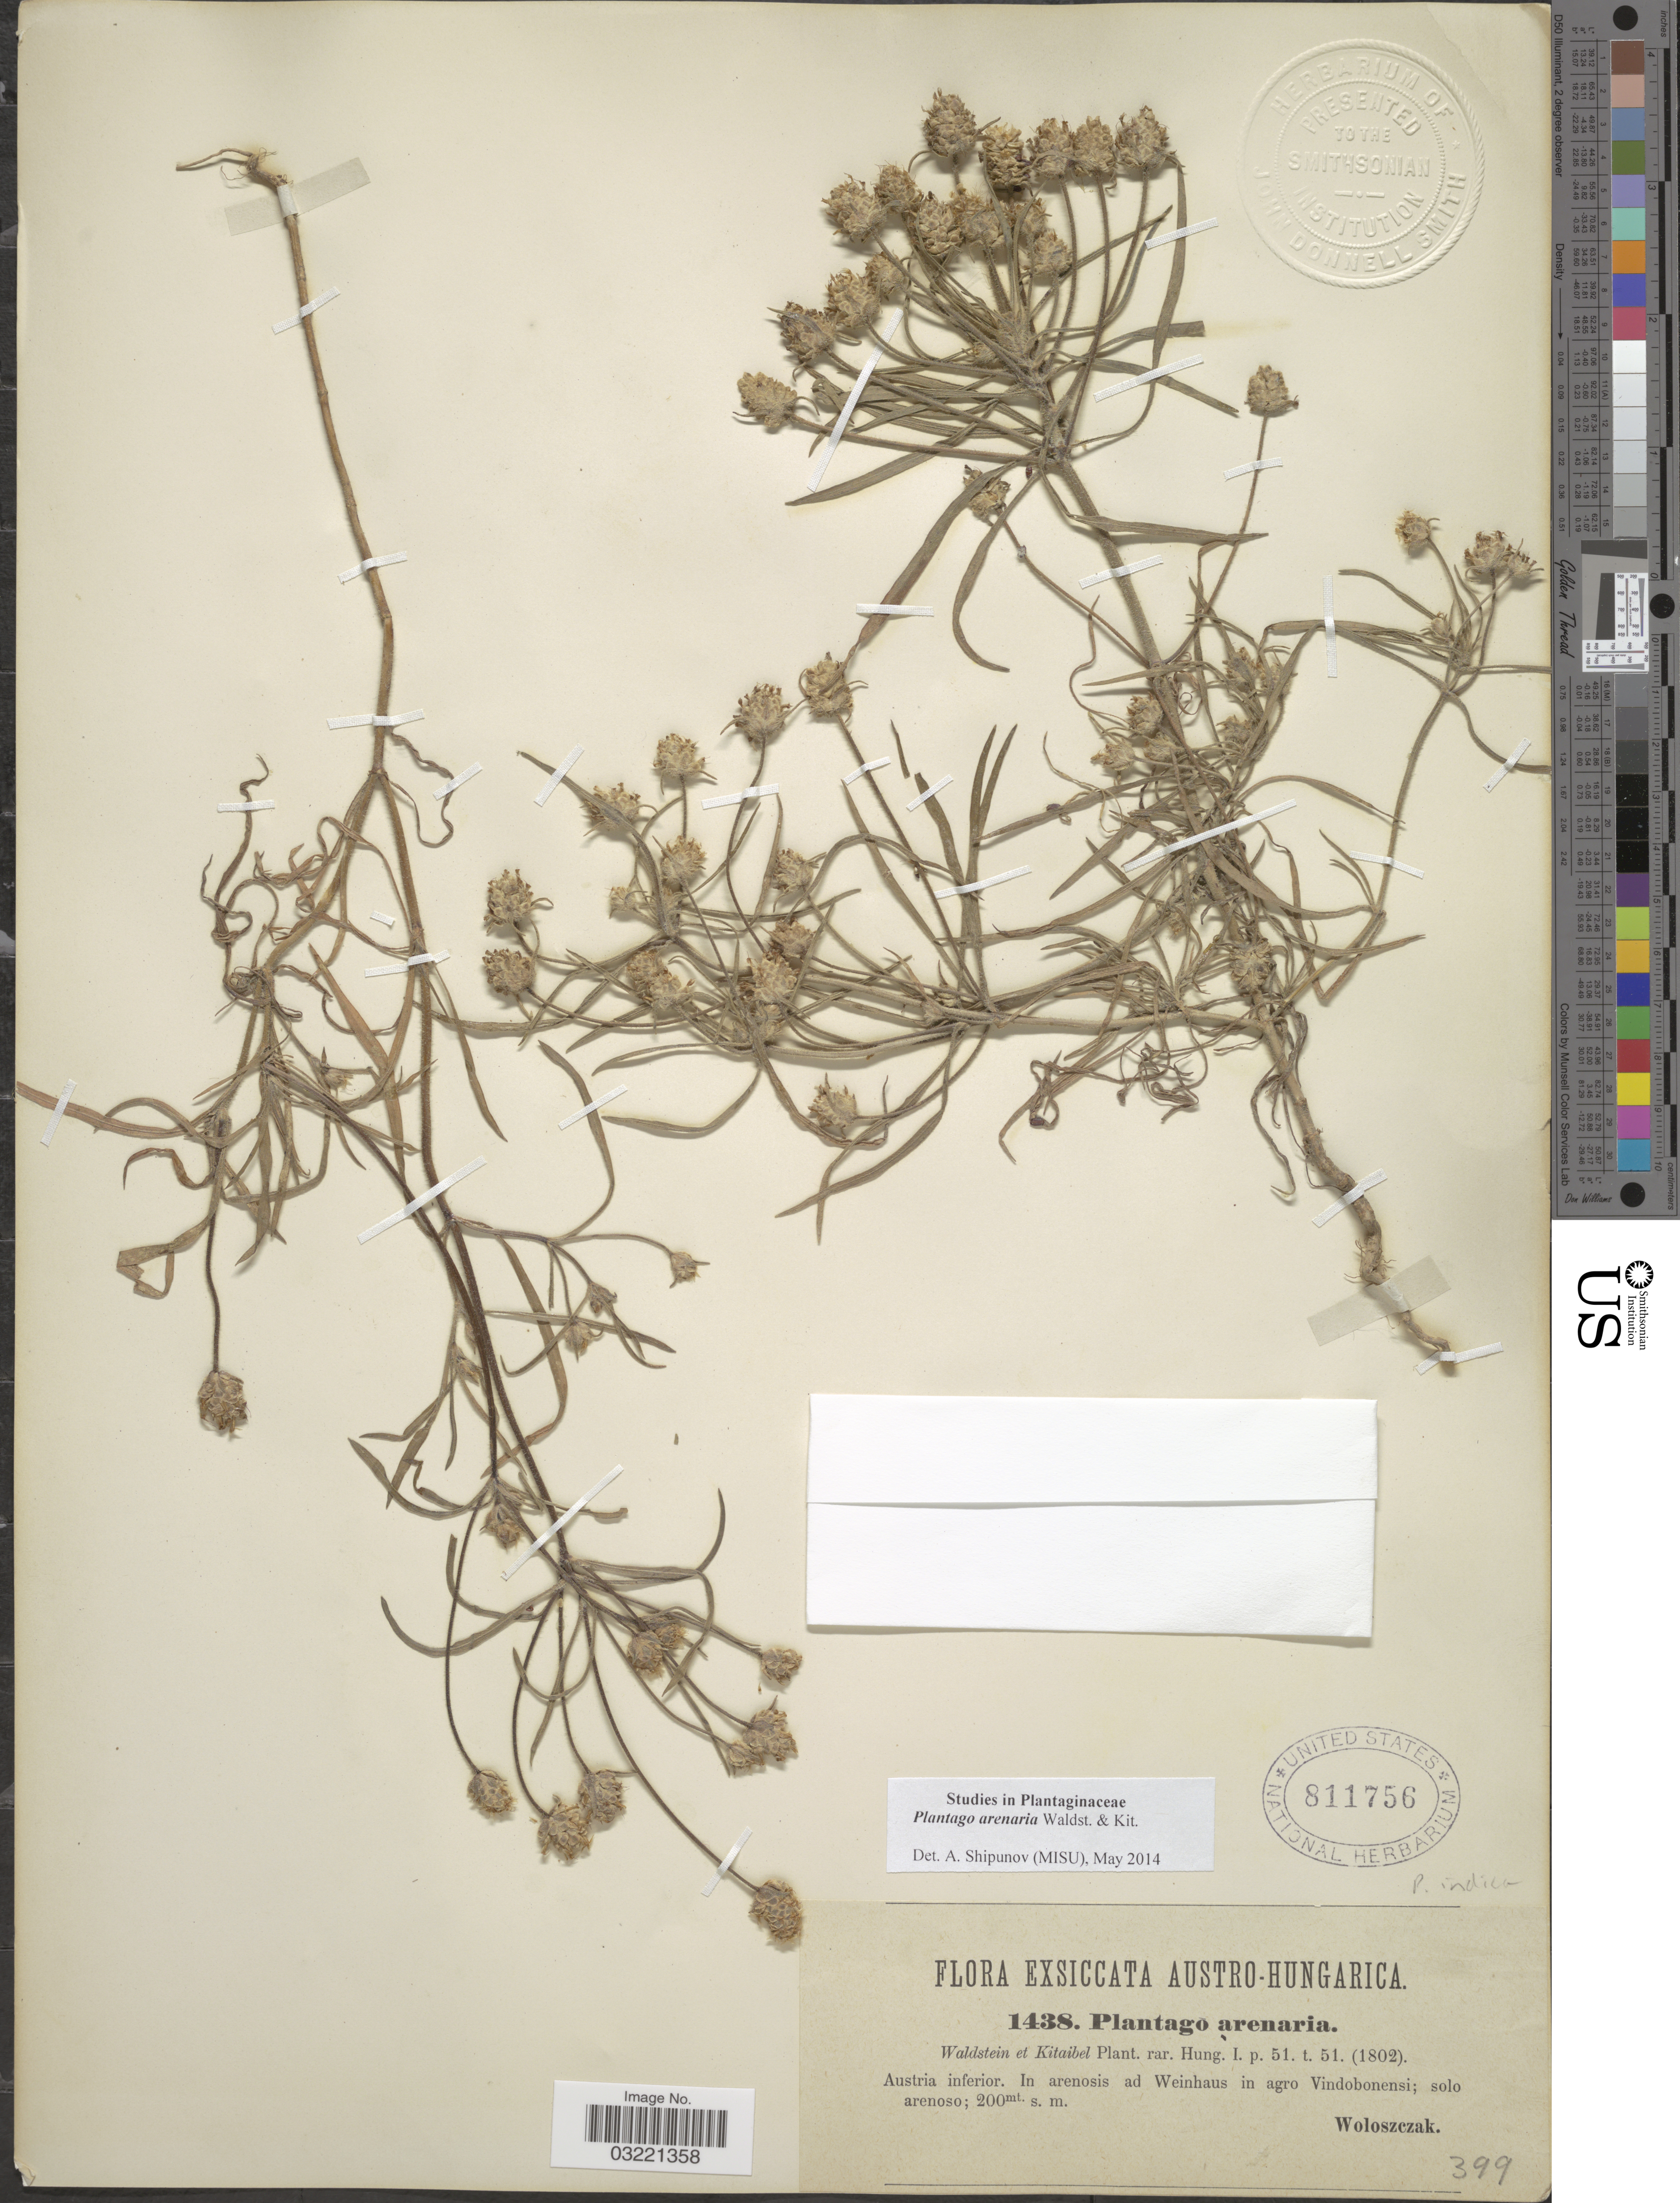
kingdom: Plantae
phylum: Tracheophyta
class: Magnoliopsida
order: Lamiales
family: Plantaginaceae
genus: Plantago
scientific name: Plantago arenaria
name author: Waldst. & Kit.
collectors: Woloszczak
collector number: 1438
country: Hungary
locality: Austro-Hungarica. Austria inferior. In arenosis ad Weinhaus in agro Vindobonensi.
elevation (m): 200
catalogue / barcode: US 811756